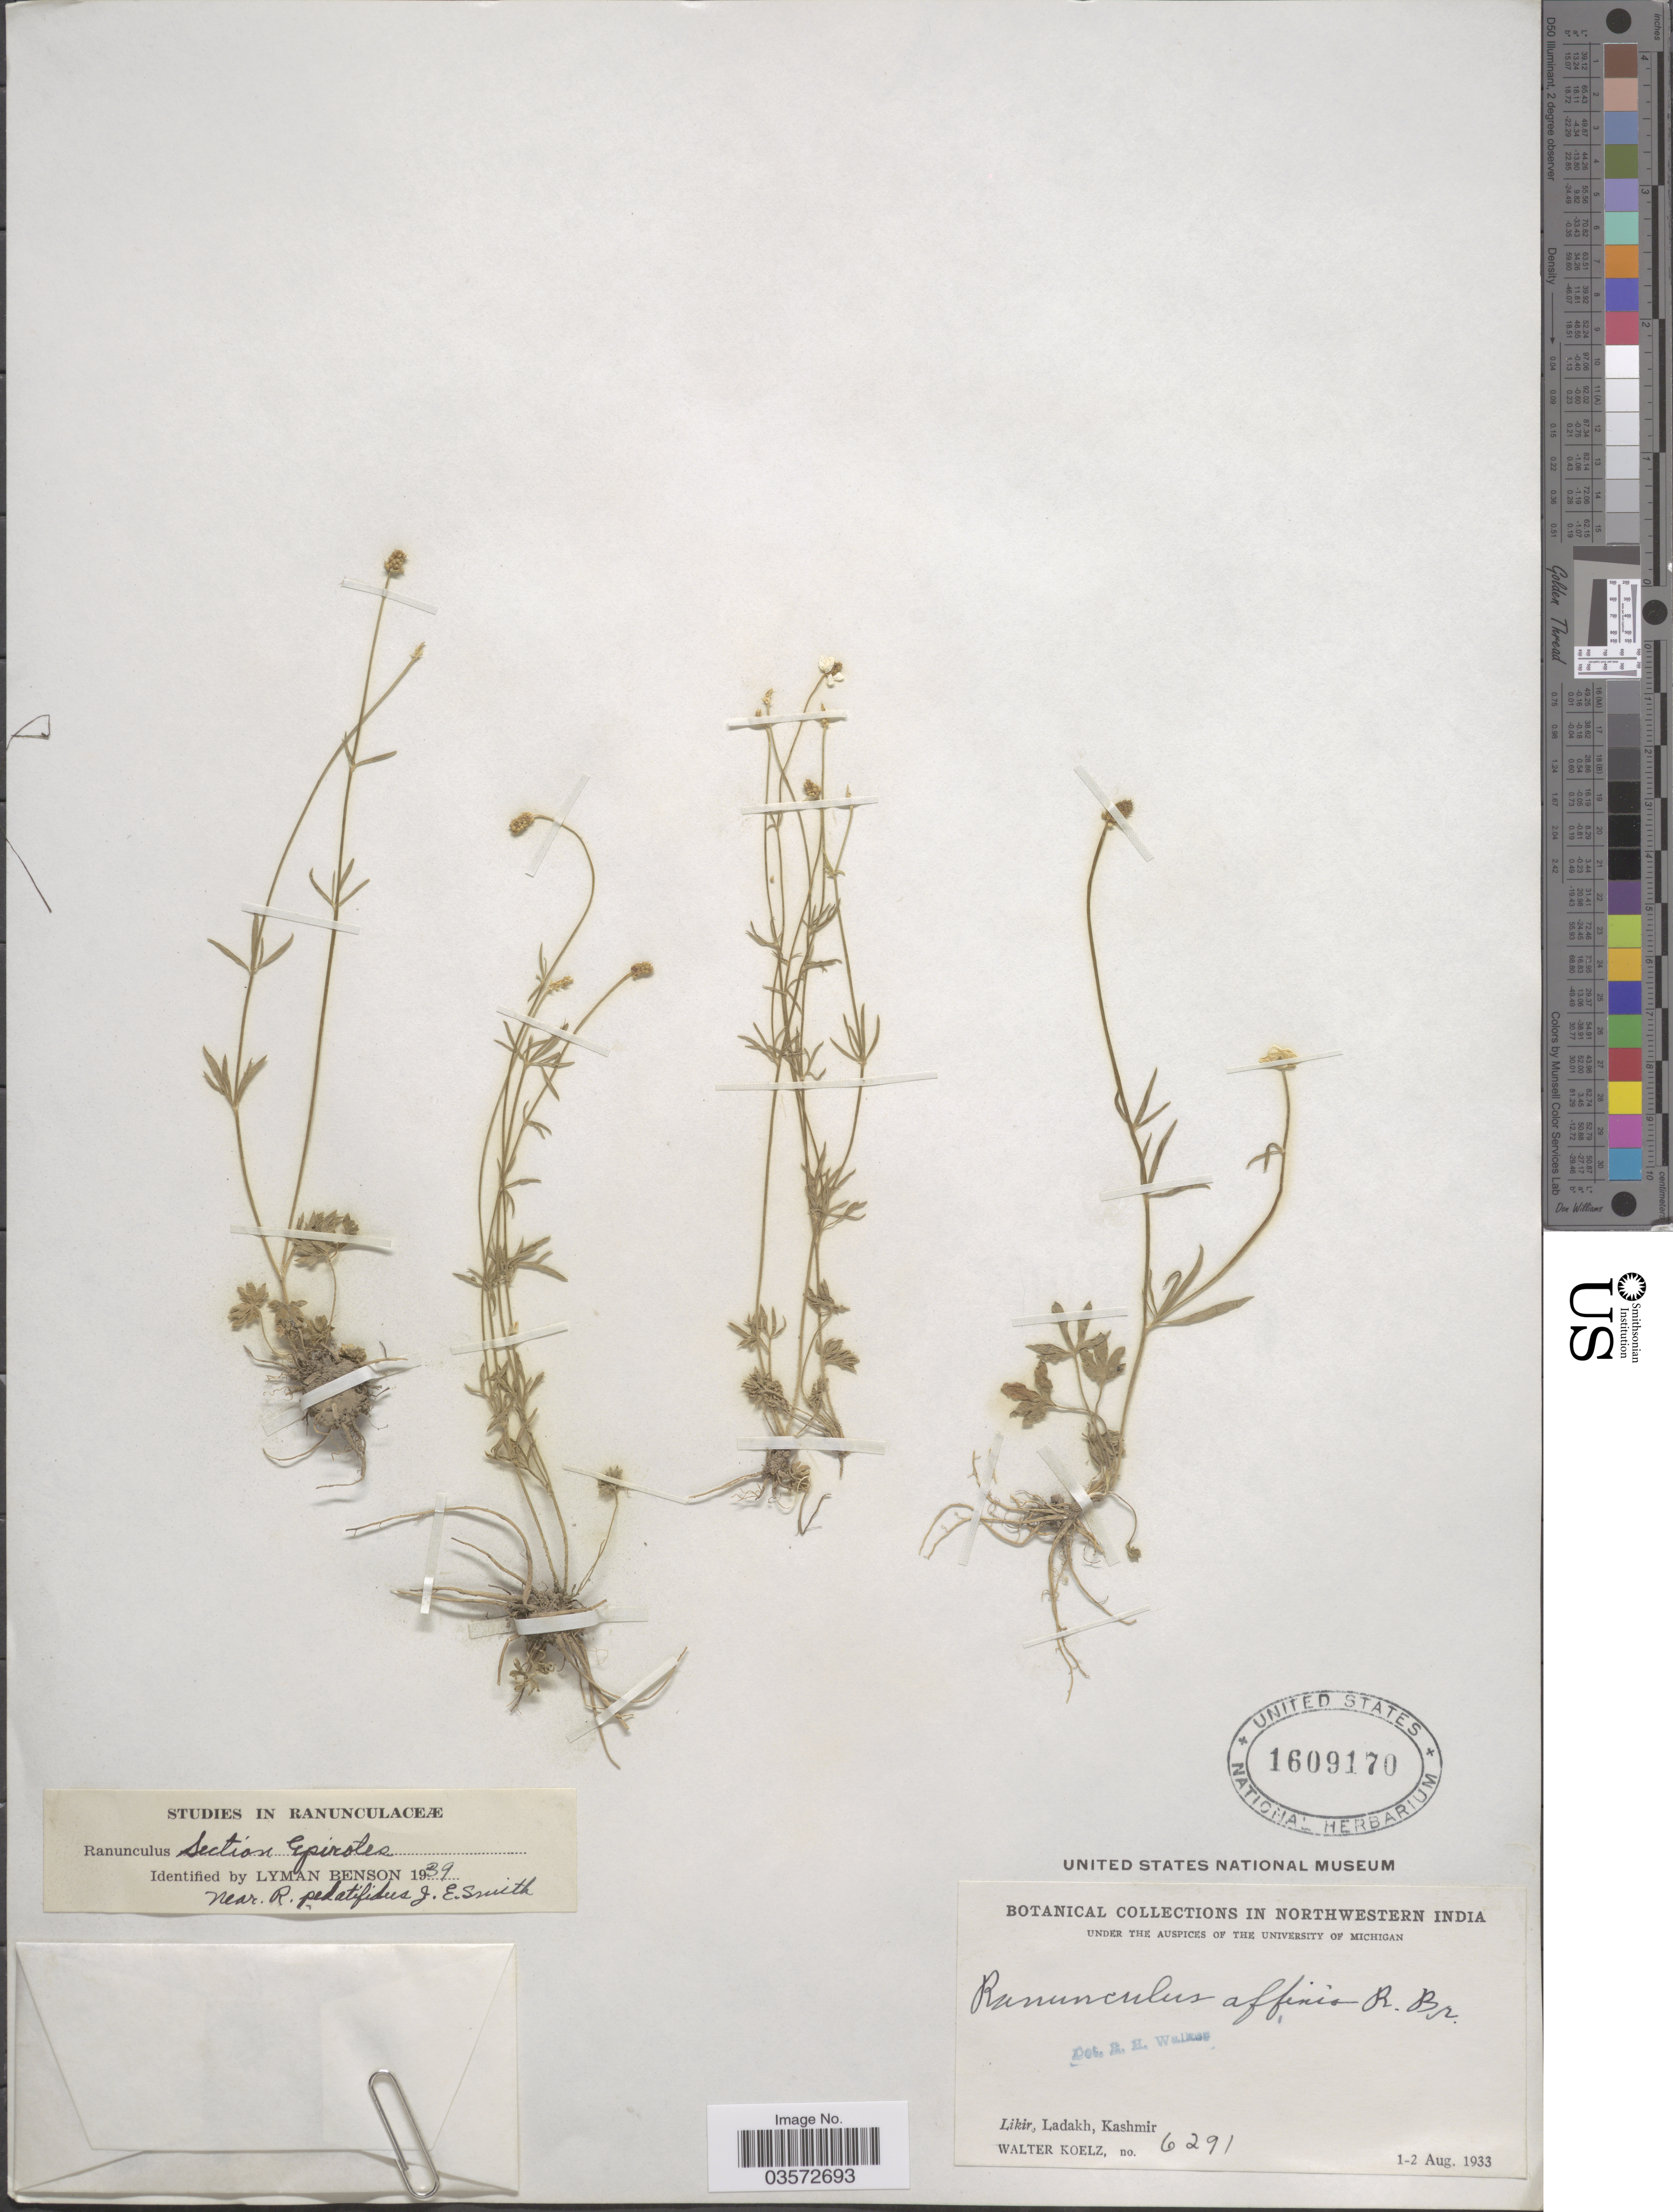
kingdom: Plantae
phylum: Tracheophyta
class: Magnoliopsida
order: Ranunculales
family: Ranunculaceae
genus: Ranunculus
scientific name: Ranunculus pedatifidus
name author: Sm.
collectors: W. N. Koelz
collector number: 6291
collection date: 1933-08-01/1933-08-02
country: India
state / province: Jammu and Kashmir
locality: In Northwestern India. Likir, Ladakh, Kashmir.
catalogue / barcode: US 1609170